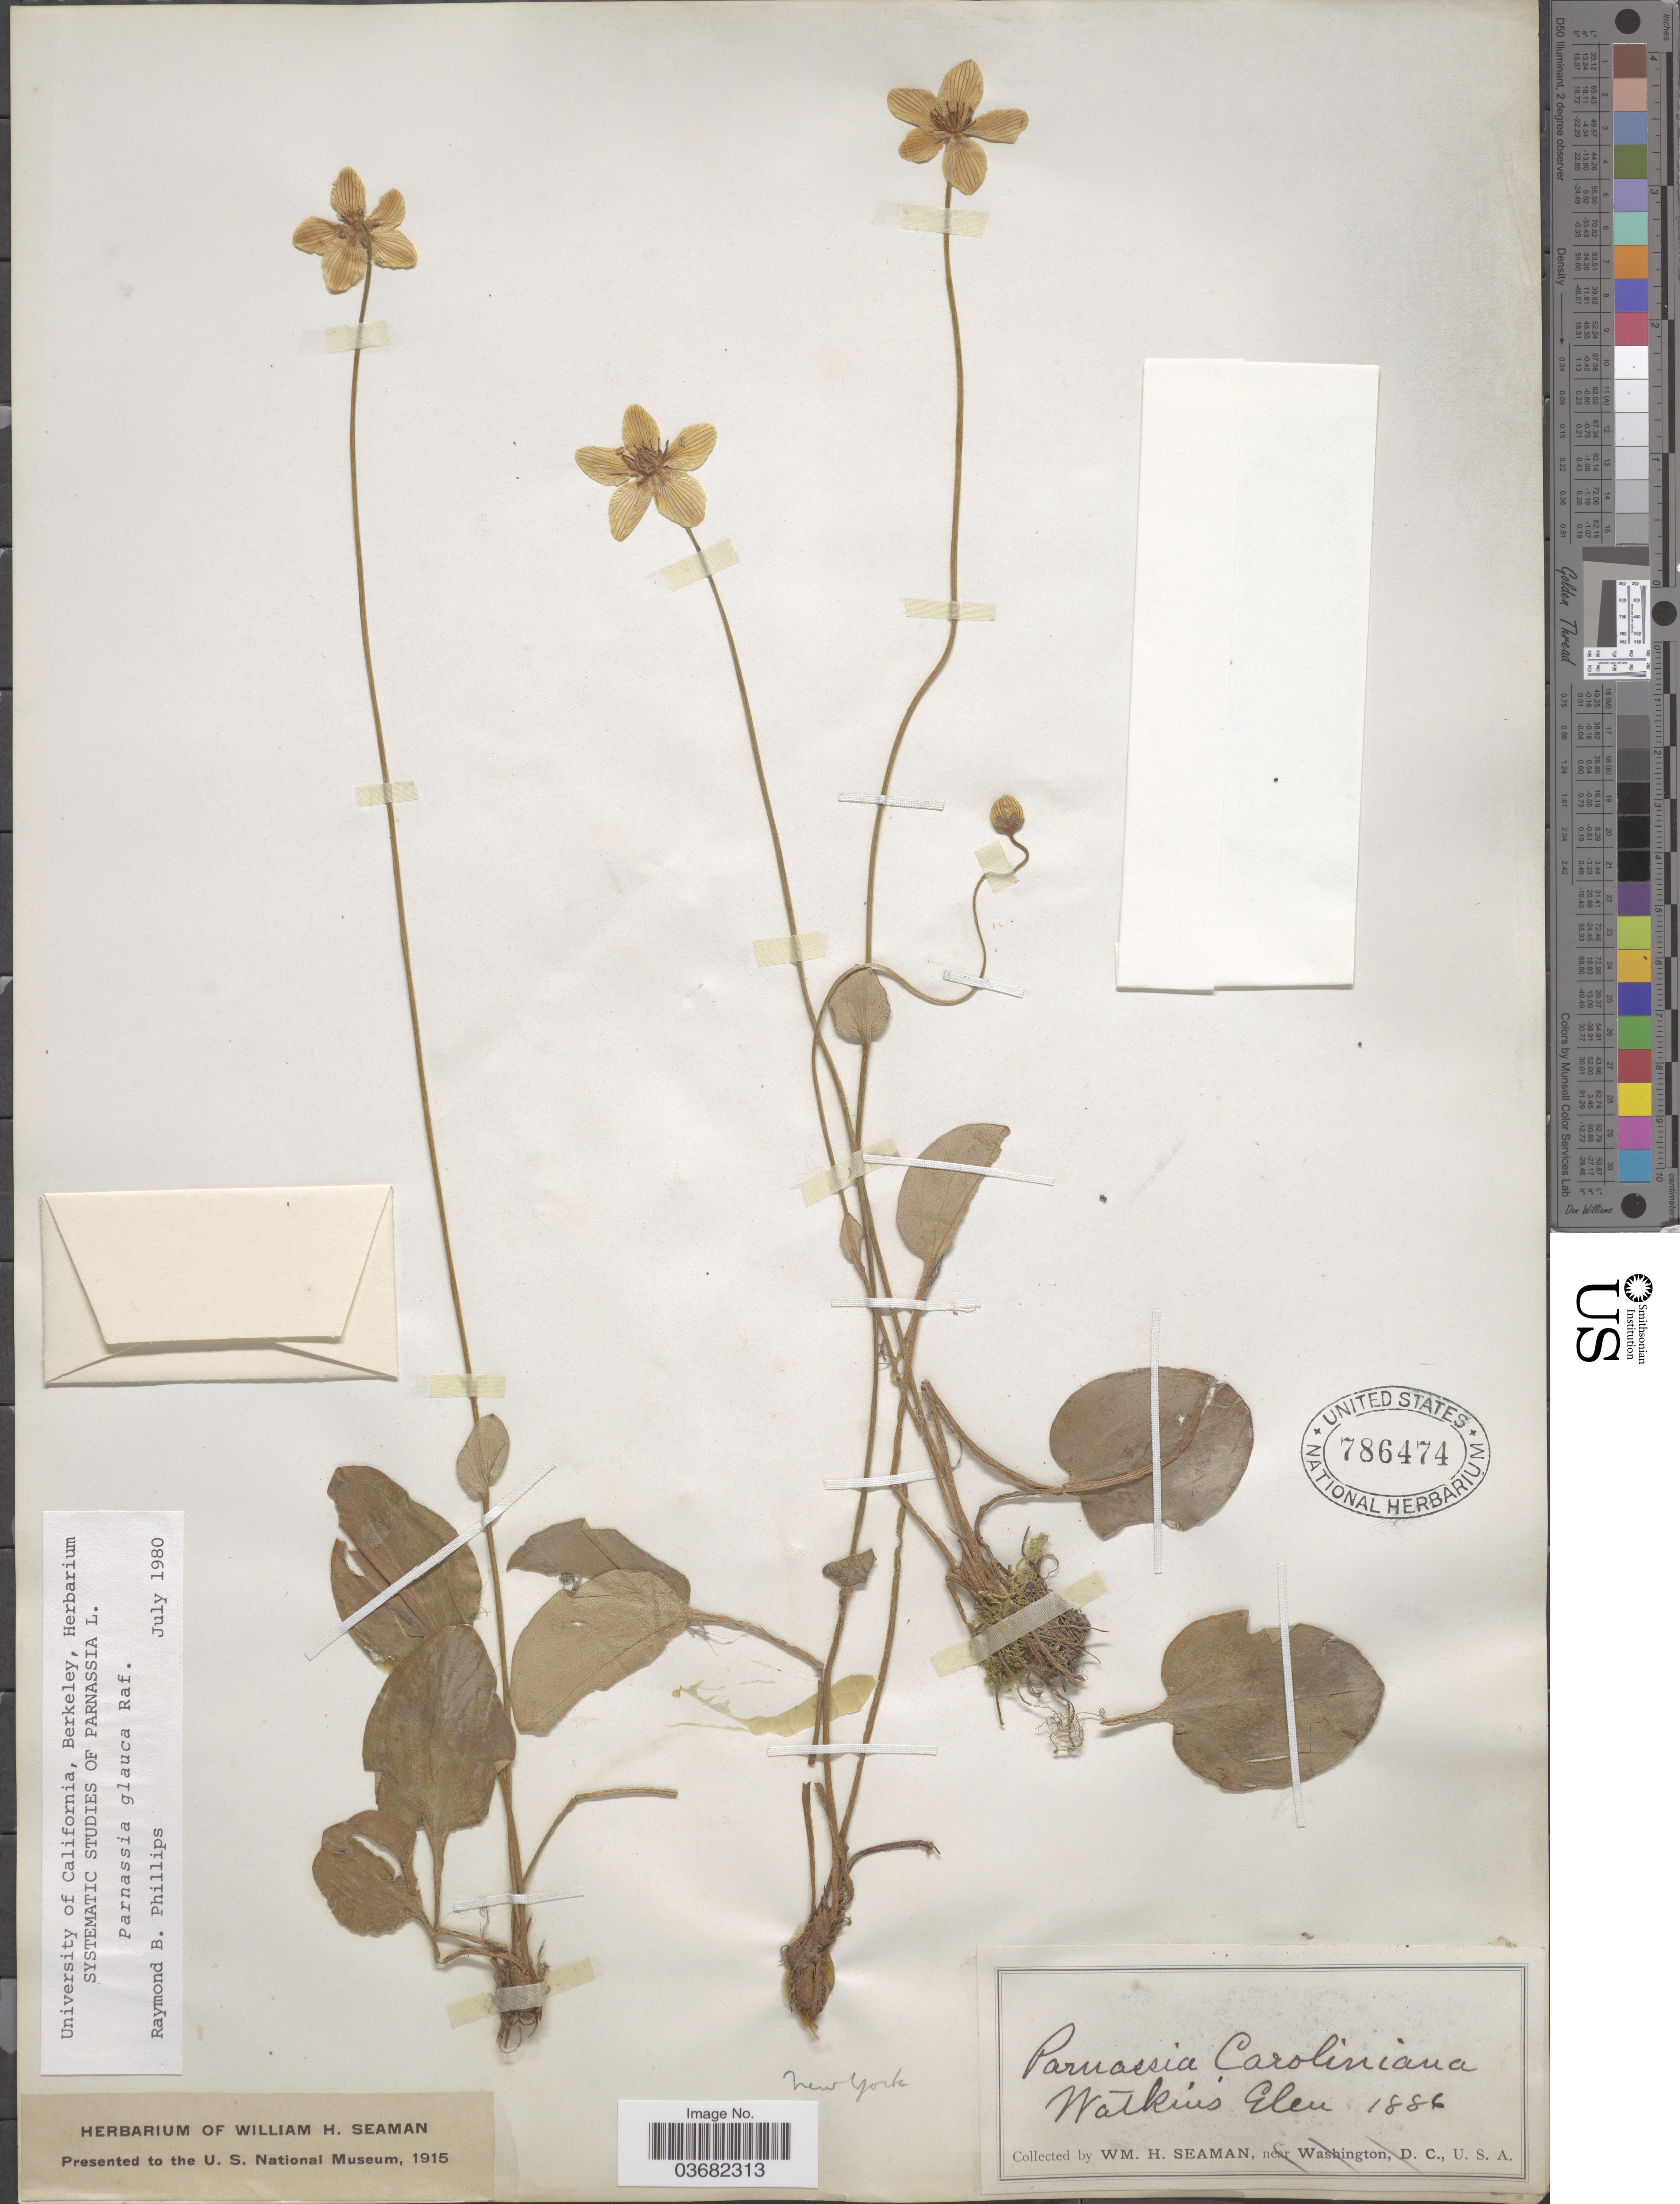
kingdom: Plantae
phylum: Tracheophyta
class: Magnoliopsida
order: Celastrales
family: Parnassiaceae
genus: Parnassia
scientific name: Parnassia glauca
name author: Raf.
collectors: W. Seaman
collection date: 1886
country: United States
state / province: New York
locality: Watkins Glen.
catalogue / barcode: US 786474